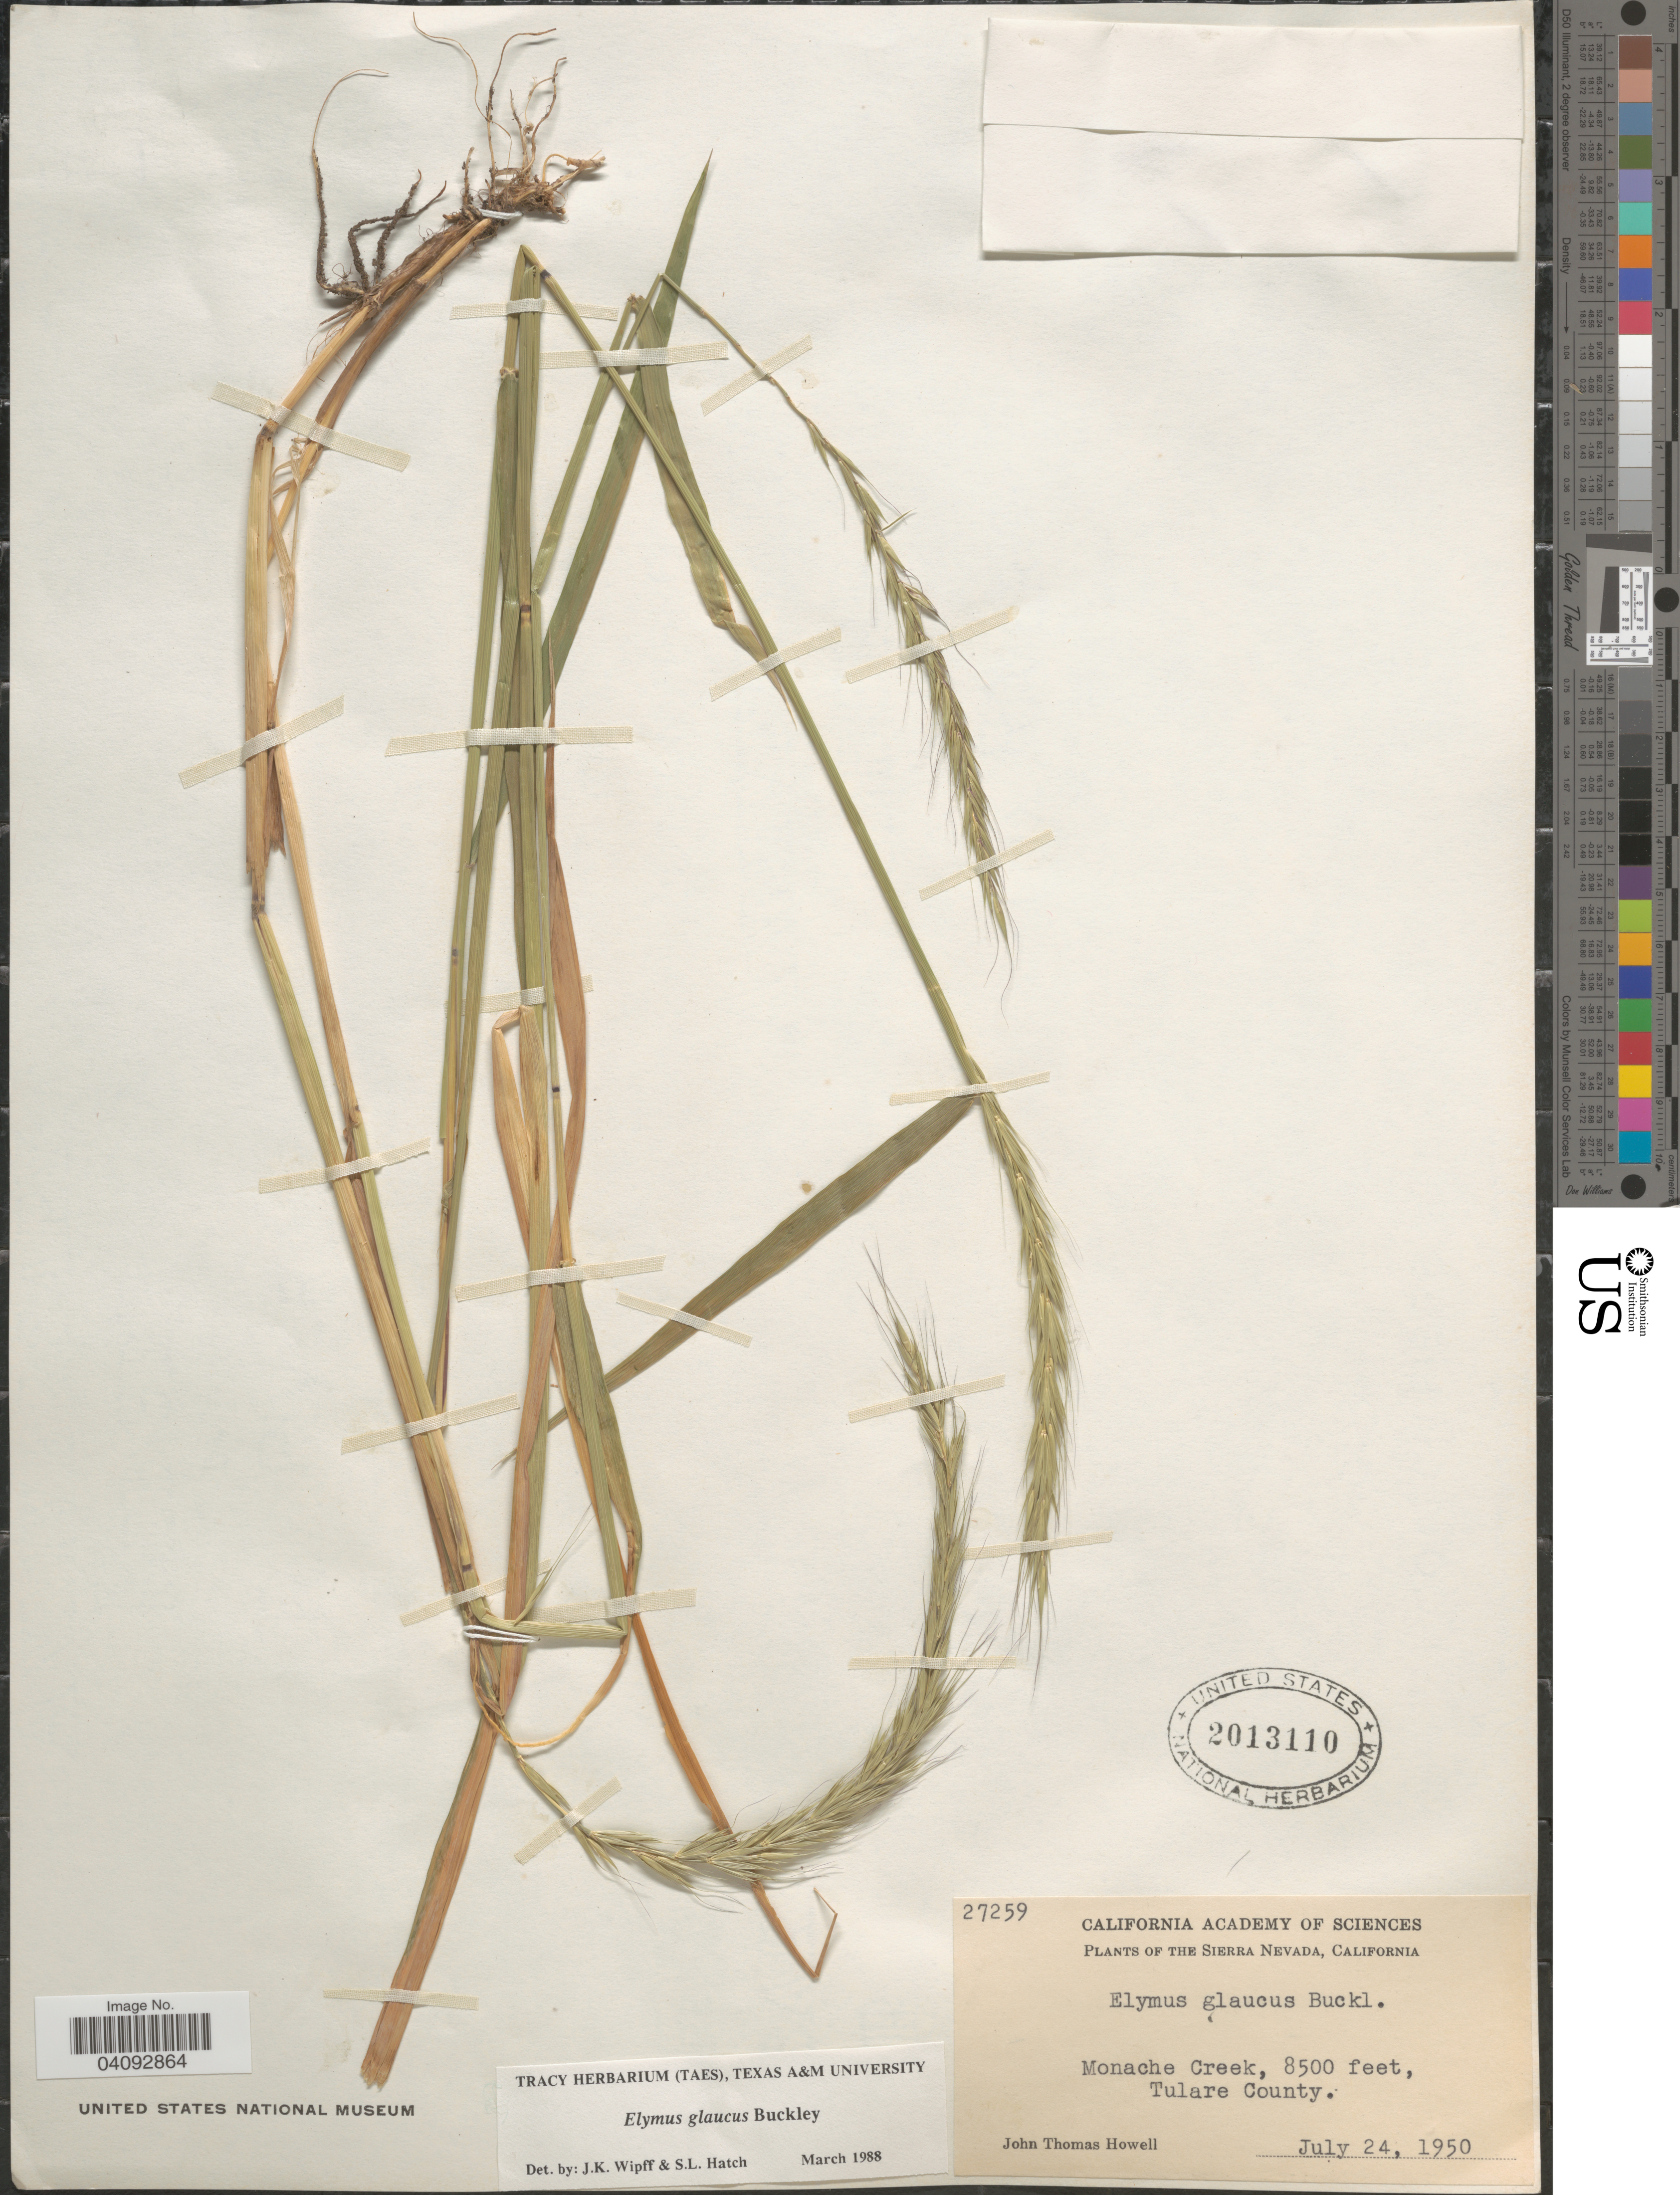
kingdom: Plantae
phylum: Tracheophyta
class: Liliopsida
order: Poales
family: Poaceae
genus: Elymus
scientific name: Elymus glaucus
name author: Buckley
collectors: J. T. Howell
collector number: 27259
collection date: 1950-07-24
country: United States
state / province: California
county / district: Tulare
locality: Sierra Nevada. Monache Creek. Tulare County.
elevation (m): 2591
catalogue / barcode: US 2013110